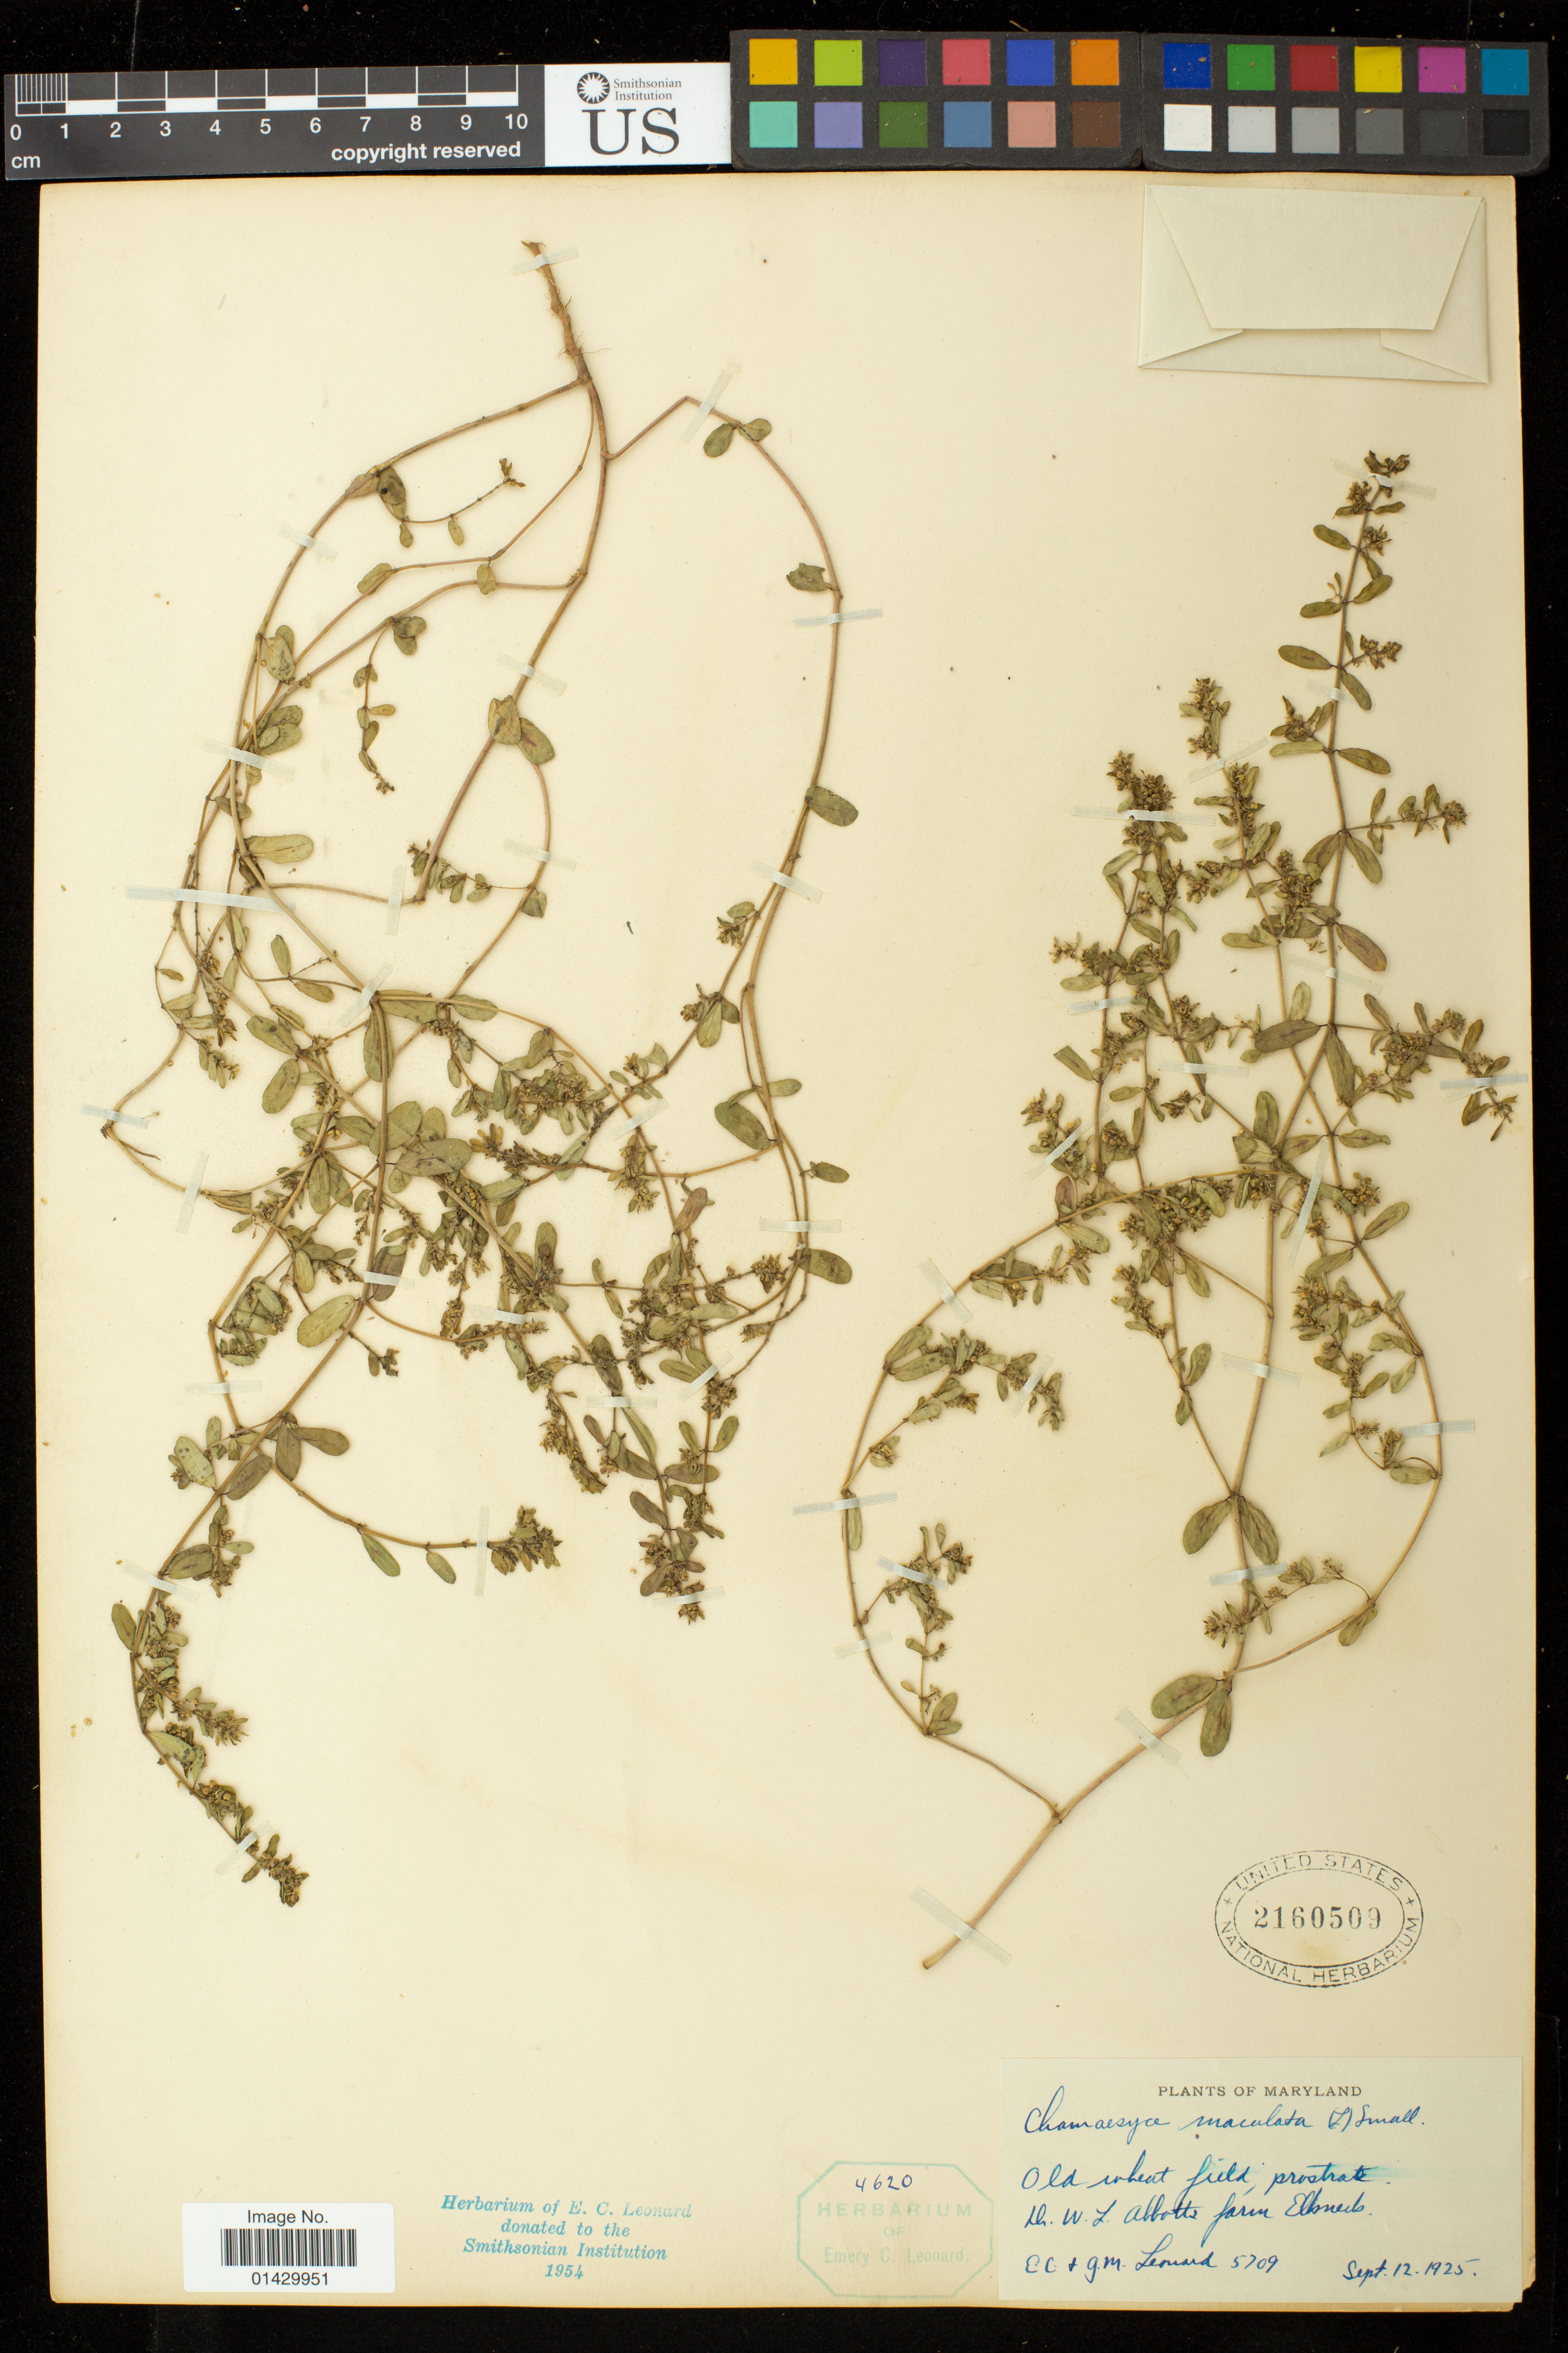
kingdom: Plantae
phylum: Tracheophyta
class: Magnoliopsida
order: Malpighiales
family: Euphorbiaceae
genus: Euphorbia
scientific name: Euphorbia maculata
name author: L.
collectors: E. C. Leonard & G. M. Leonard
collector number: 5709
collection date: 1925-09-12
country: United States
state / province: Maryland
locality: Old wheat field, prostate.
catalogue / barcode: US 2160509